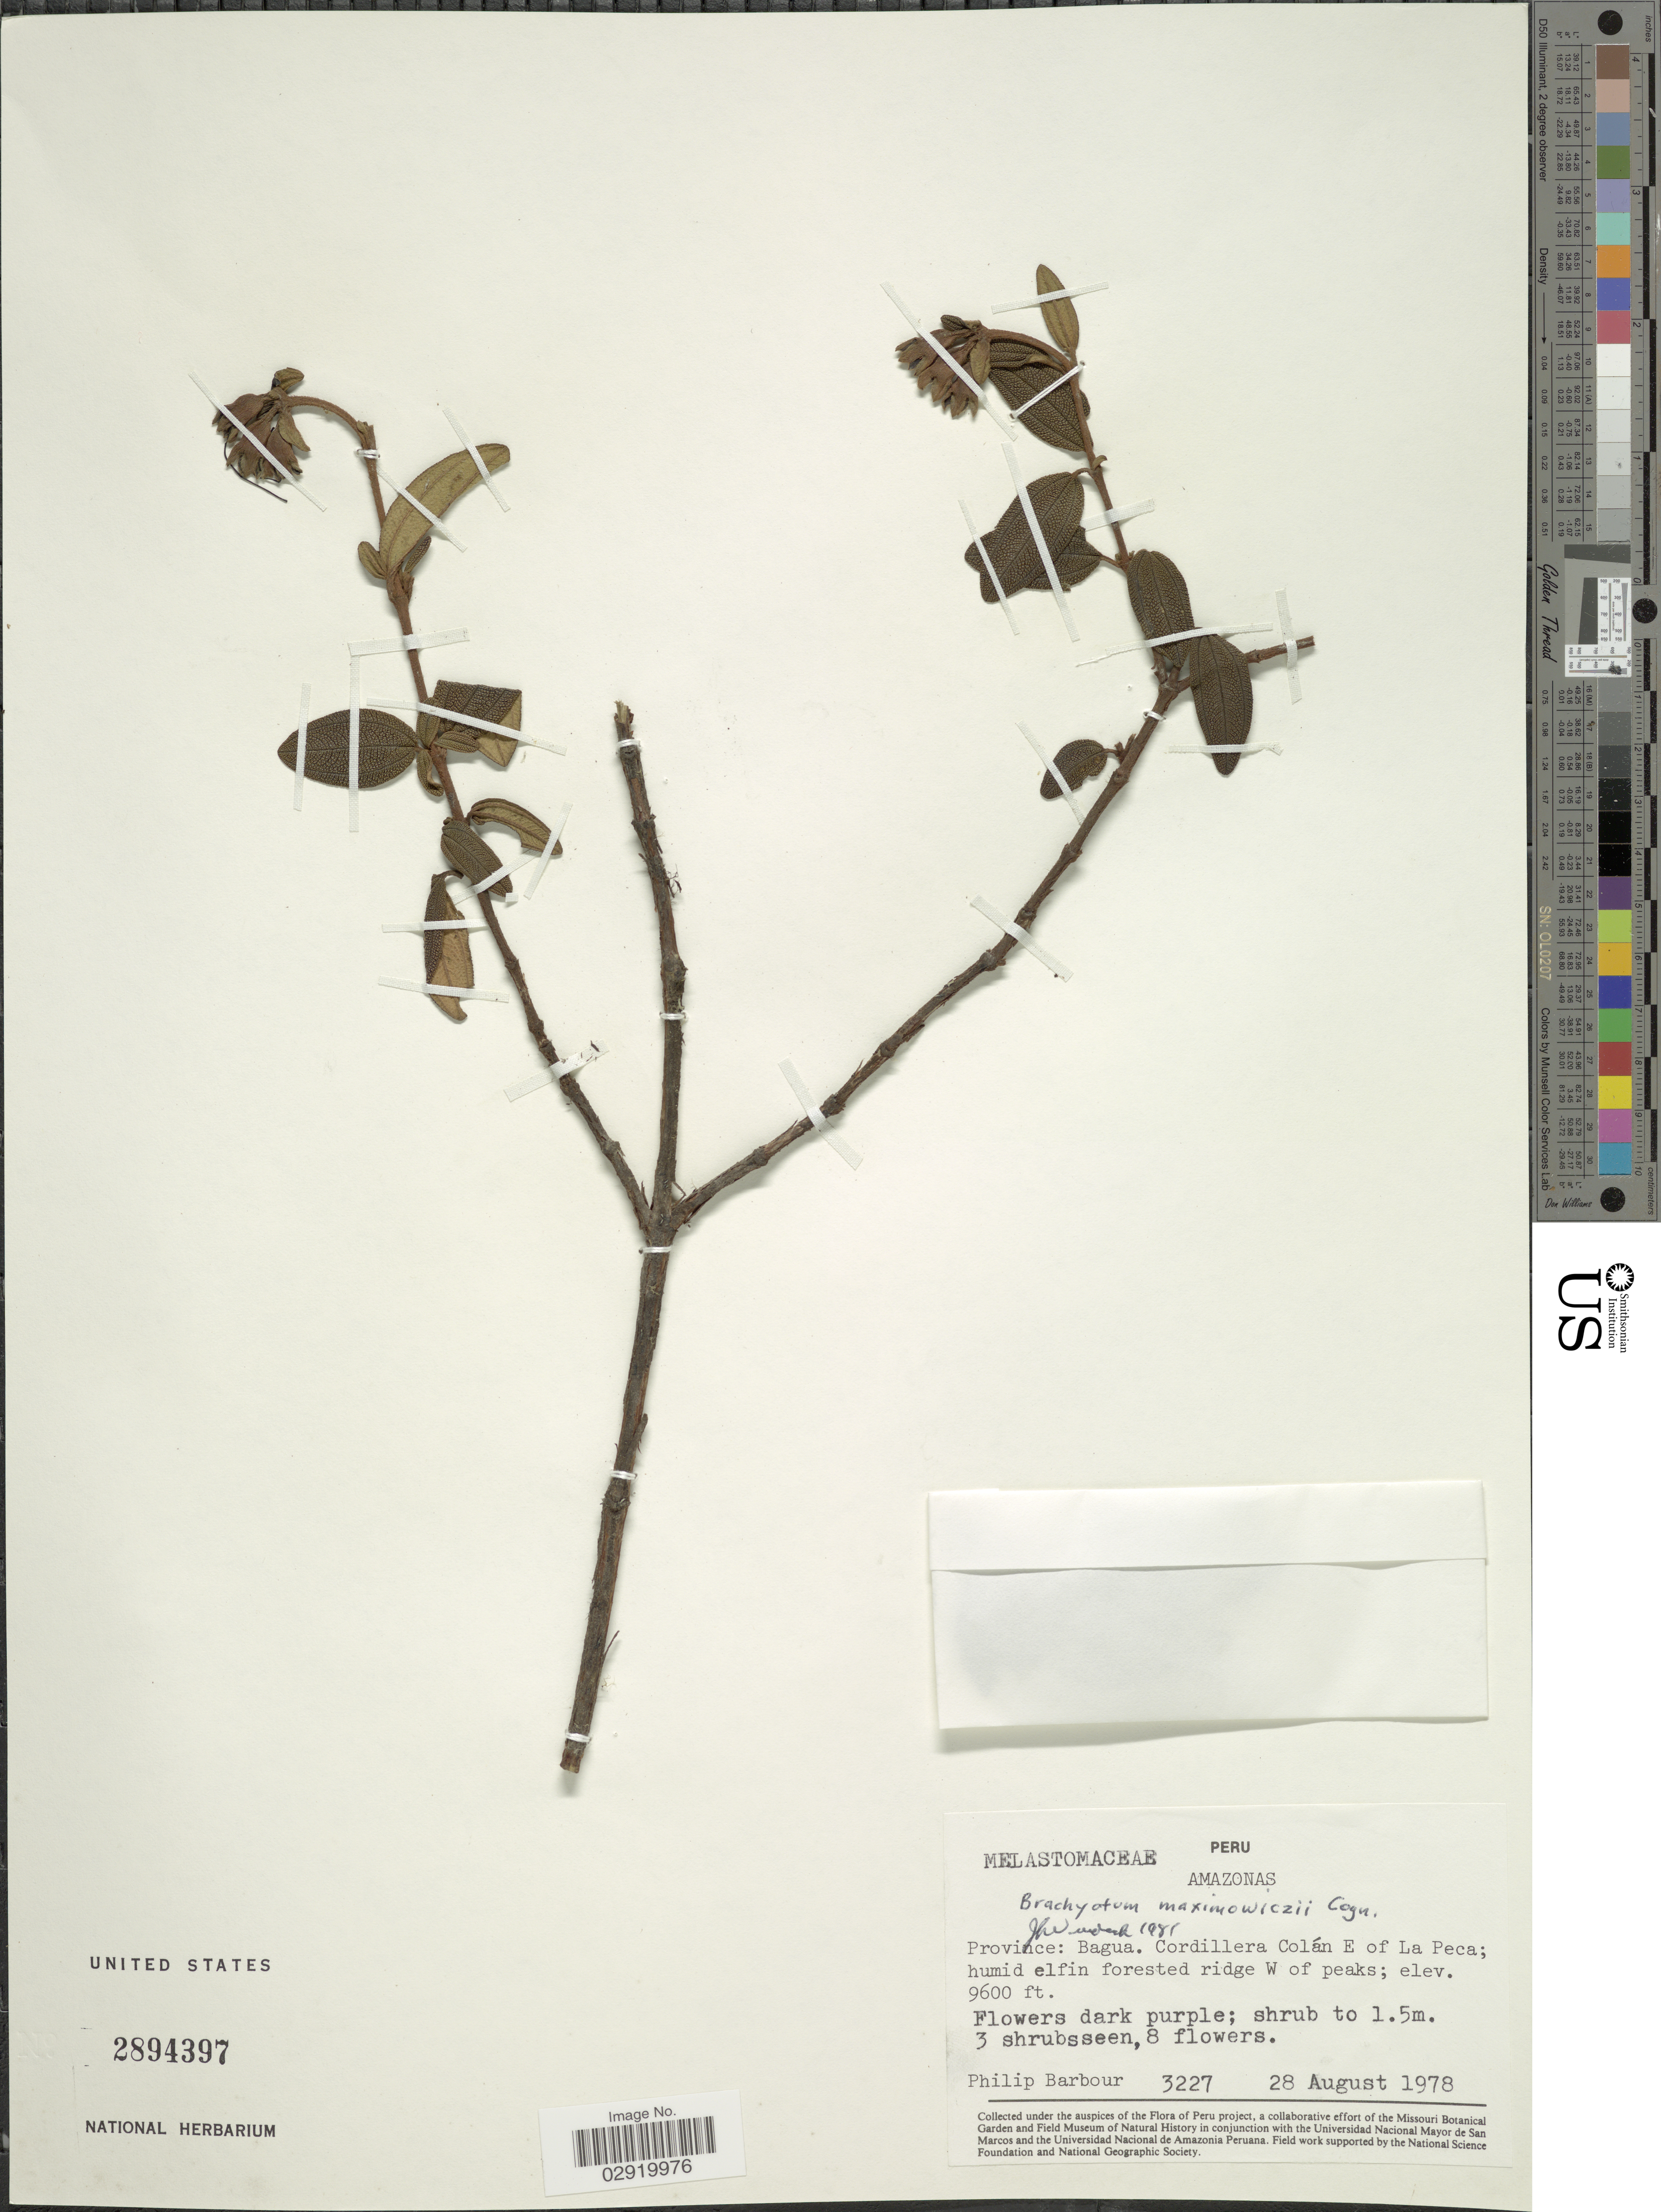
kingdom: Plantae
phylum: Tracheophyta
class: Magnoliopsida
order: Myrtales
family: Melastomataceae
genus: Brachyotum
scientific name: Brachyotum maximowiczii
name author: Cogn.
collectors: P. Barbour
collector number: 3227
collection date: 1978-08-28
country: Peru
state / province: Amazonas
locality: Province: Bagua. Cordillera Colán E of La Peca; humid elfin forested ridge W of peaks.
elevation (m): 2926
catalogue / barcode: US 2894397